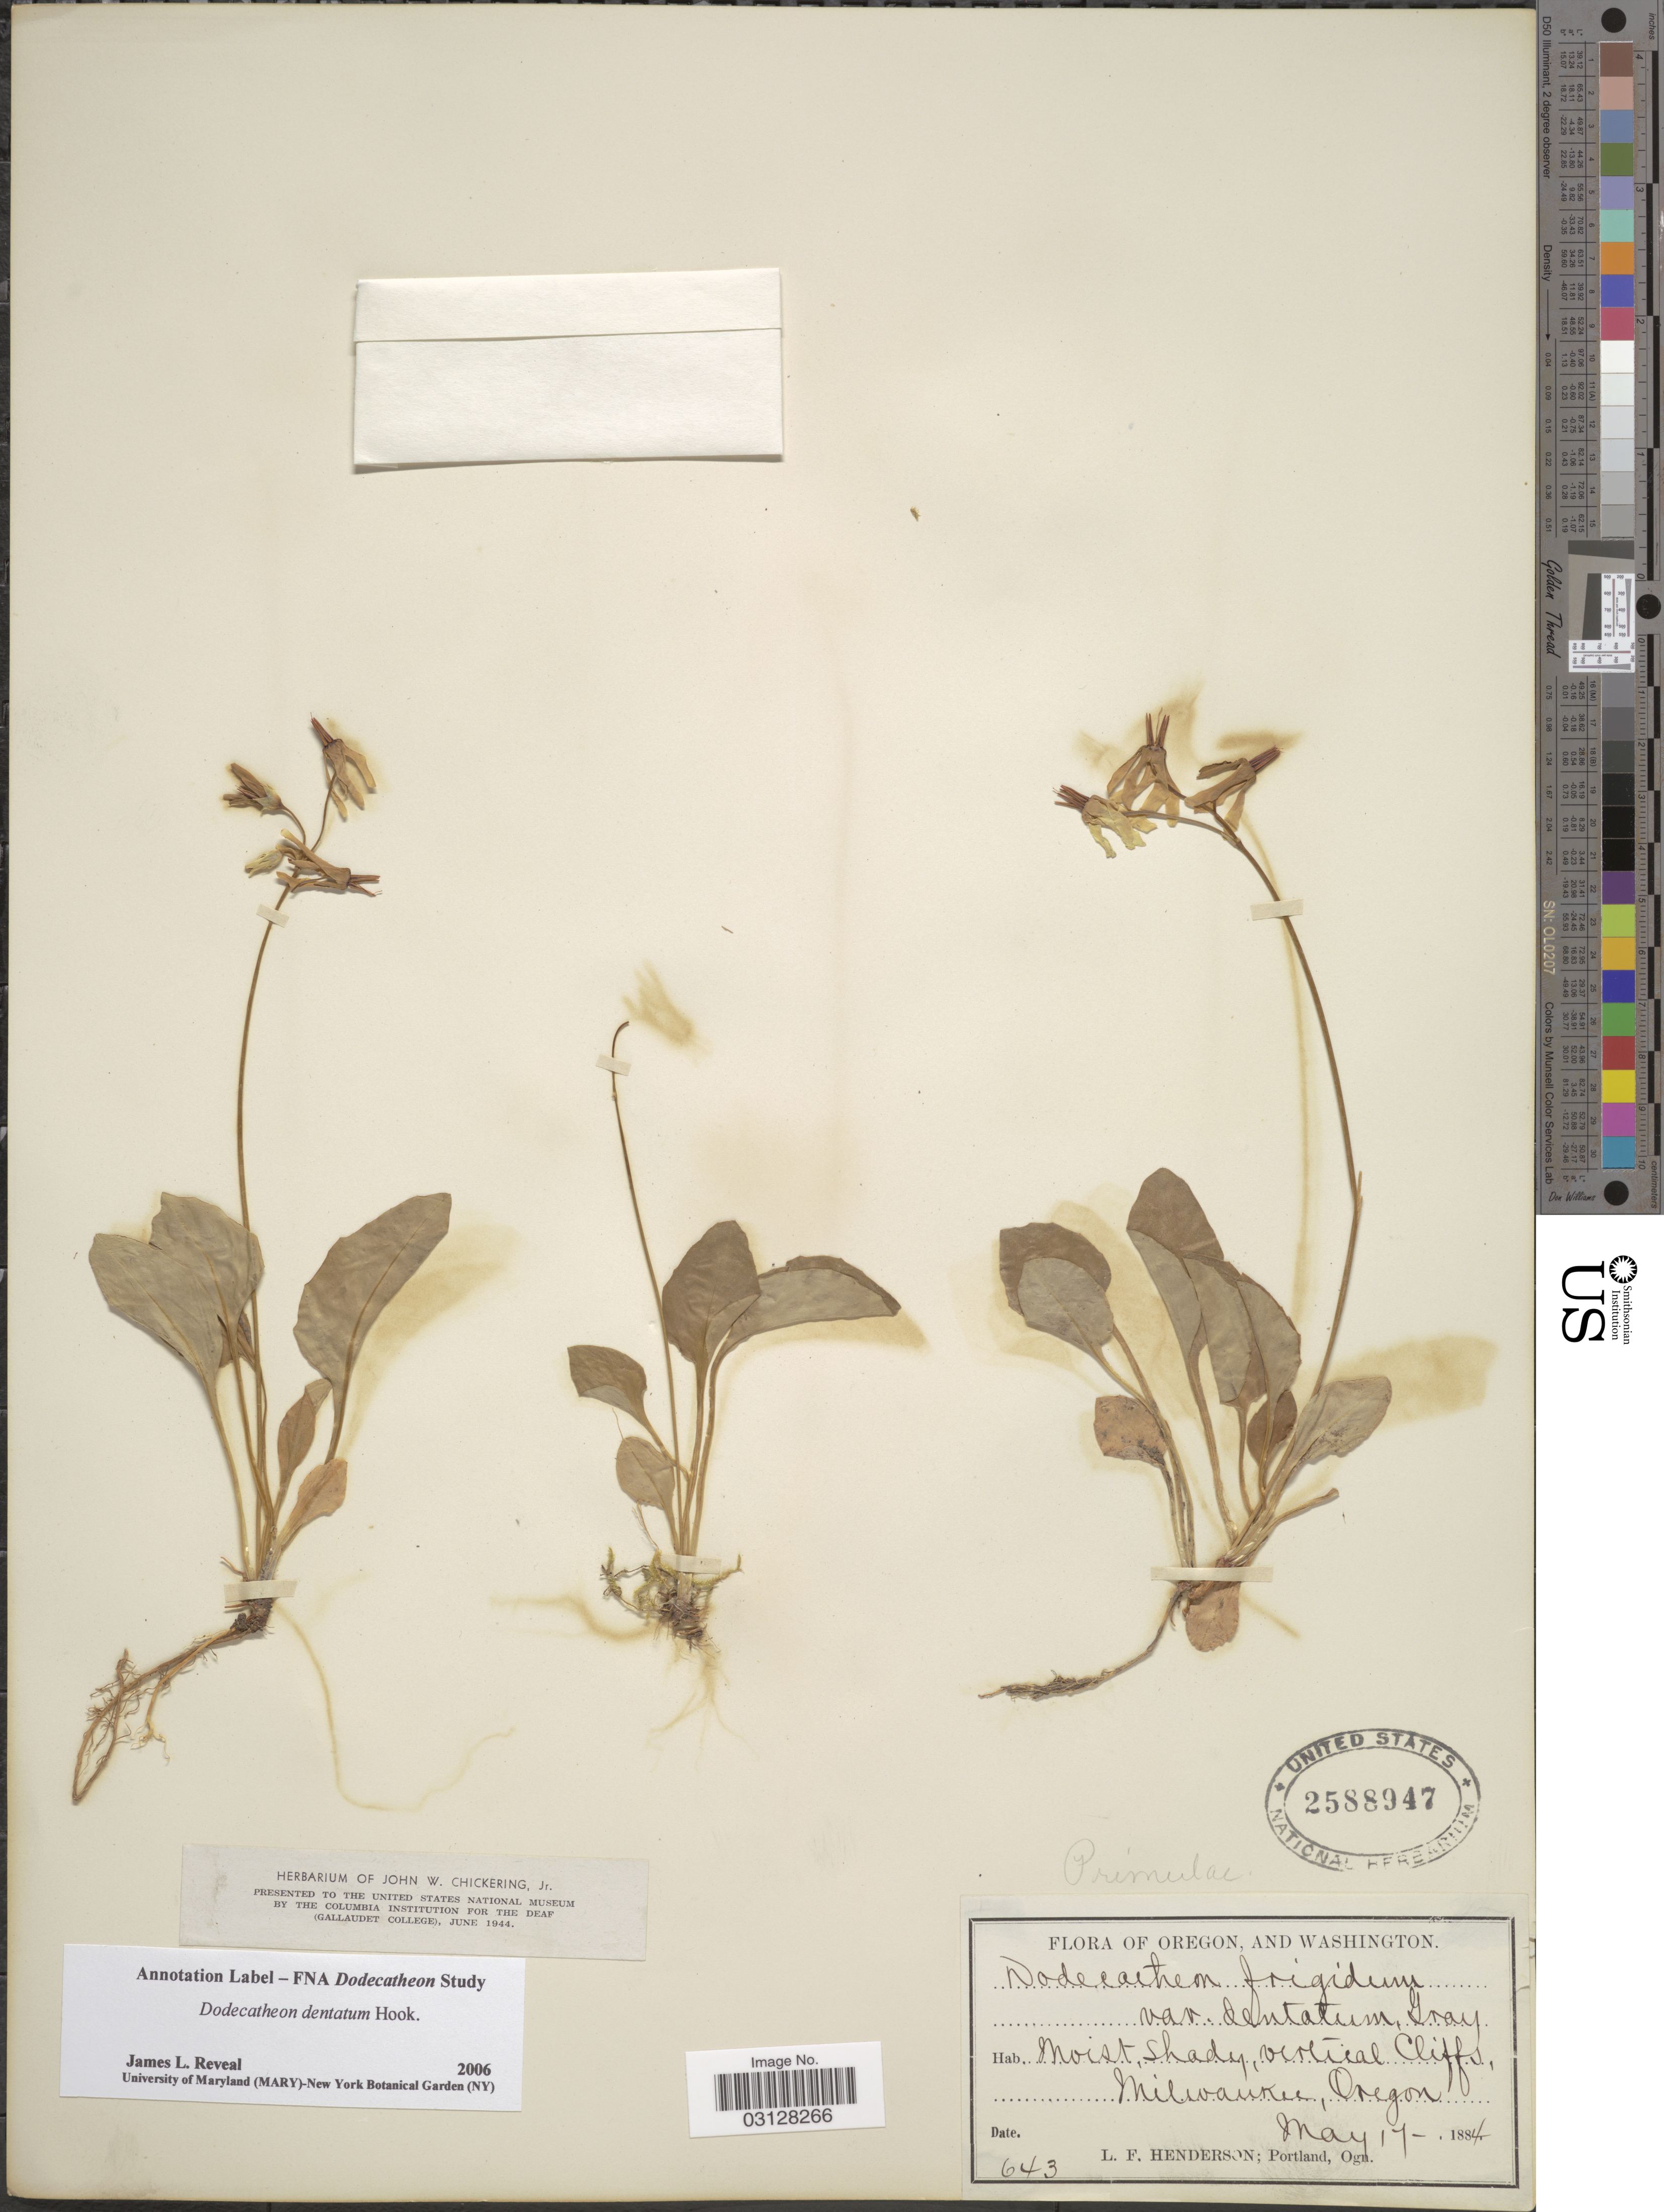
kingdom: Plantae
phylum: Tracheophyta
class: Magnoliopsida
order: Ericales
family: Primulaceae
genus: Dodecatheon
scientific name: Dodecatheon dentatum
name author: Hook.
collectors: L. Henderson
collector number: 643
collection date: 1884-05-17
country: United States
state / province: Oregon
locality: Milwaukee.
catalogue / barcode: US 2588947